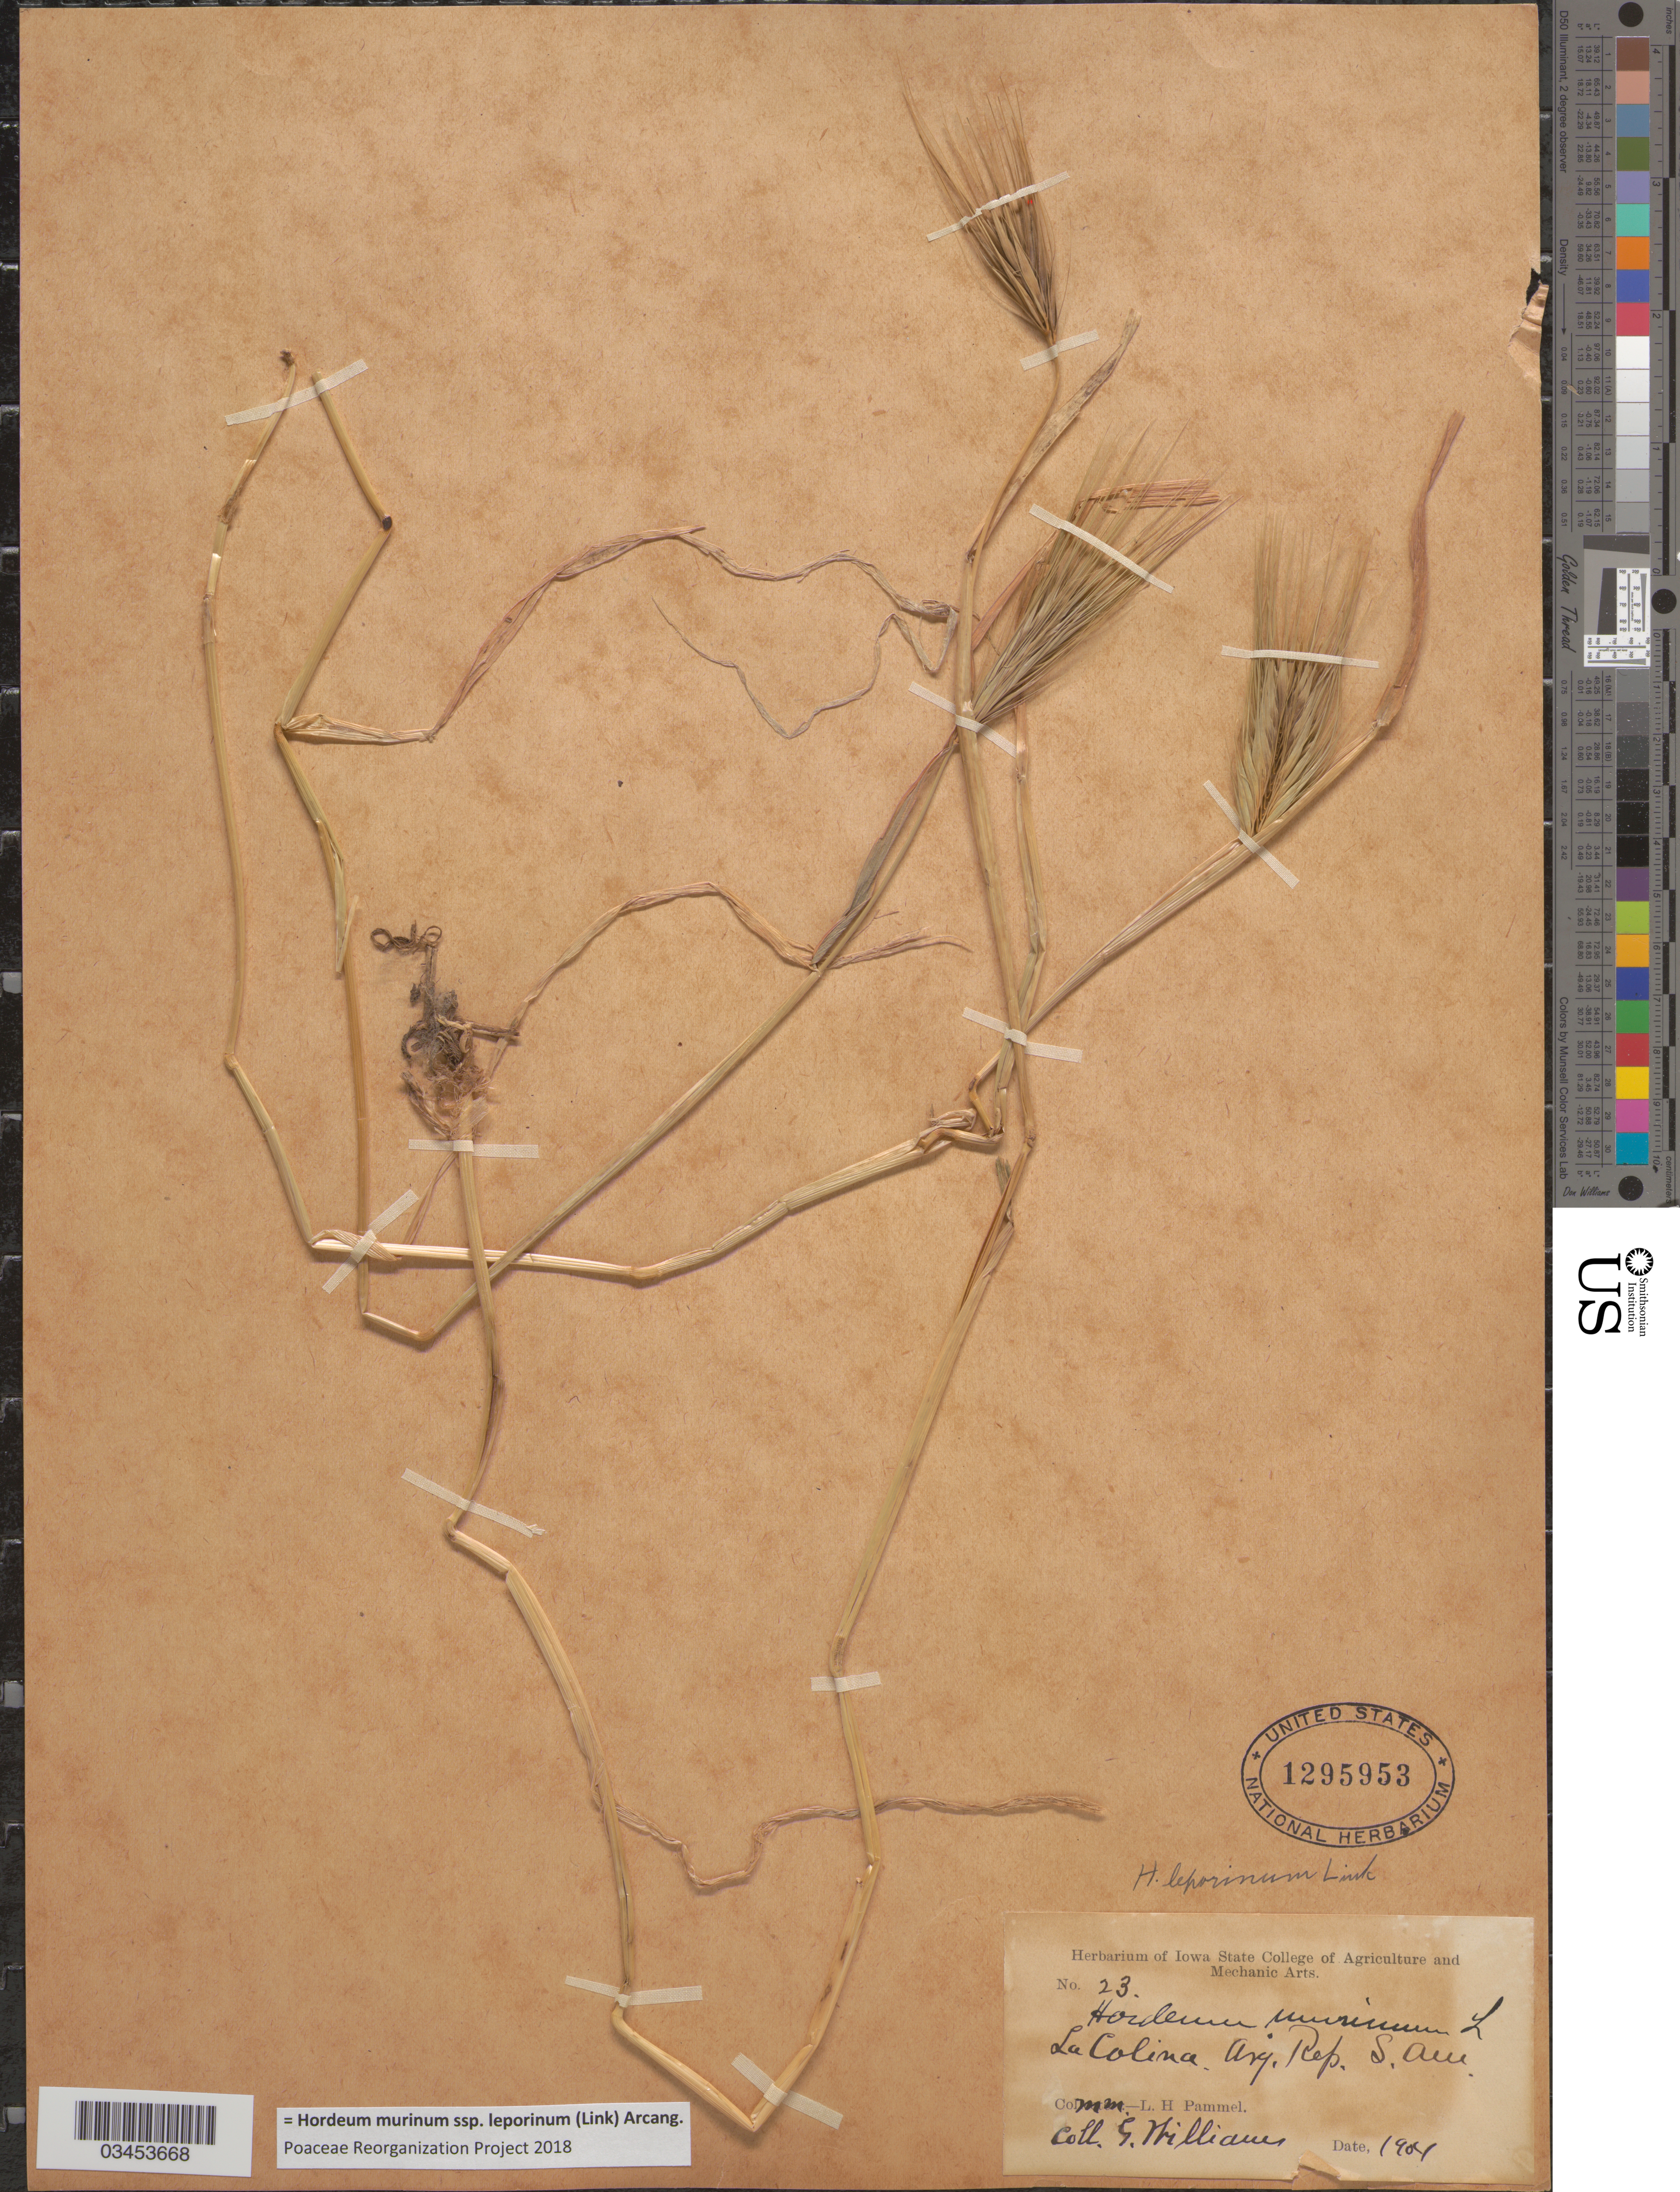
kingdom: Plantae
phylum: Tracheophyta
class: Liliopsida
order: Poales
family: Poaceae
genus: Hordeum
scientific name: Hordeum murinum subsp. leporinum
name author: (Link) Arcang.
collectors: G. Williams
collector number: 23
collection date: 1904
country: Argentina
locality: La Colina.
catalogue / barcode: US 1295953